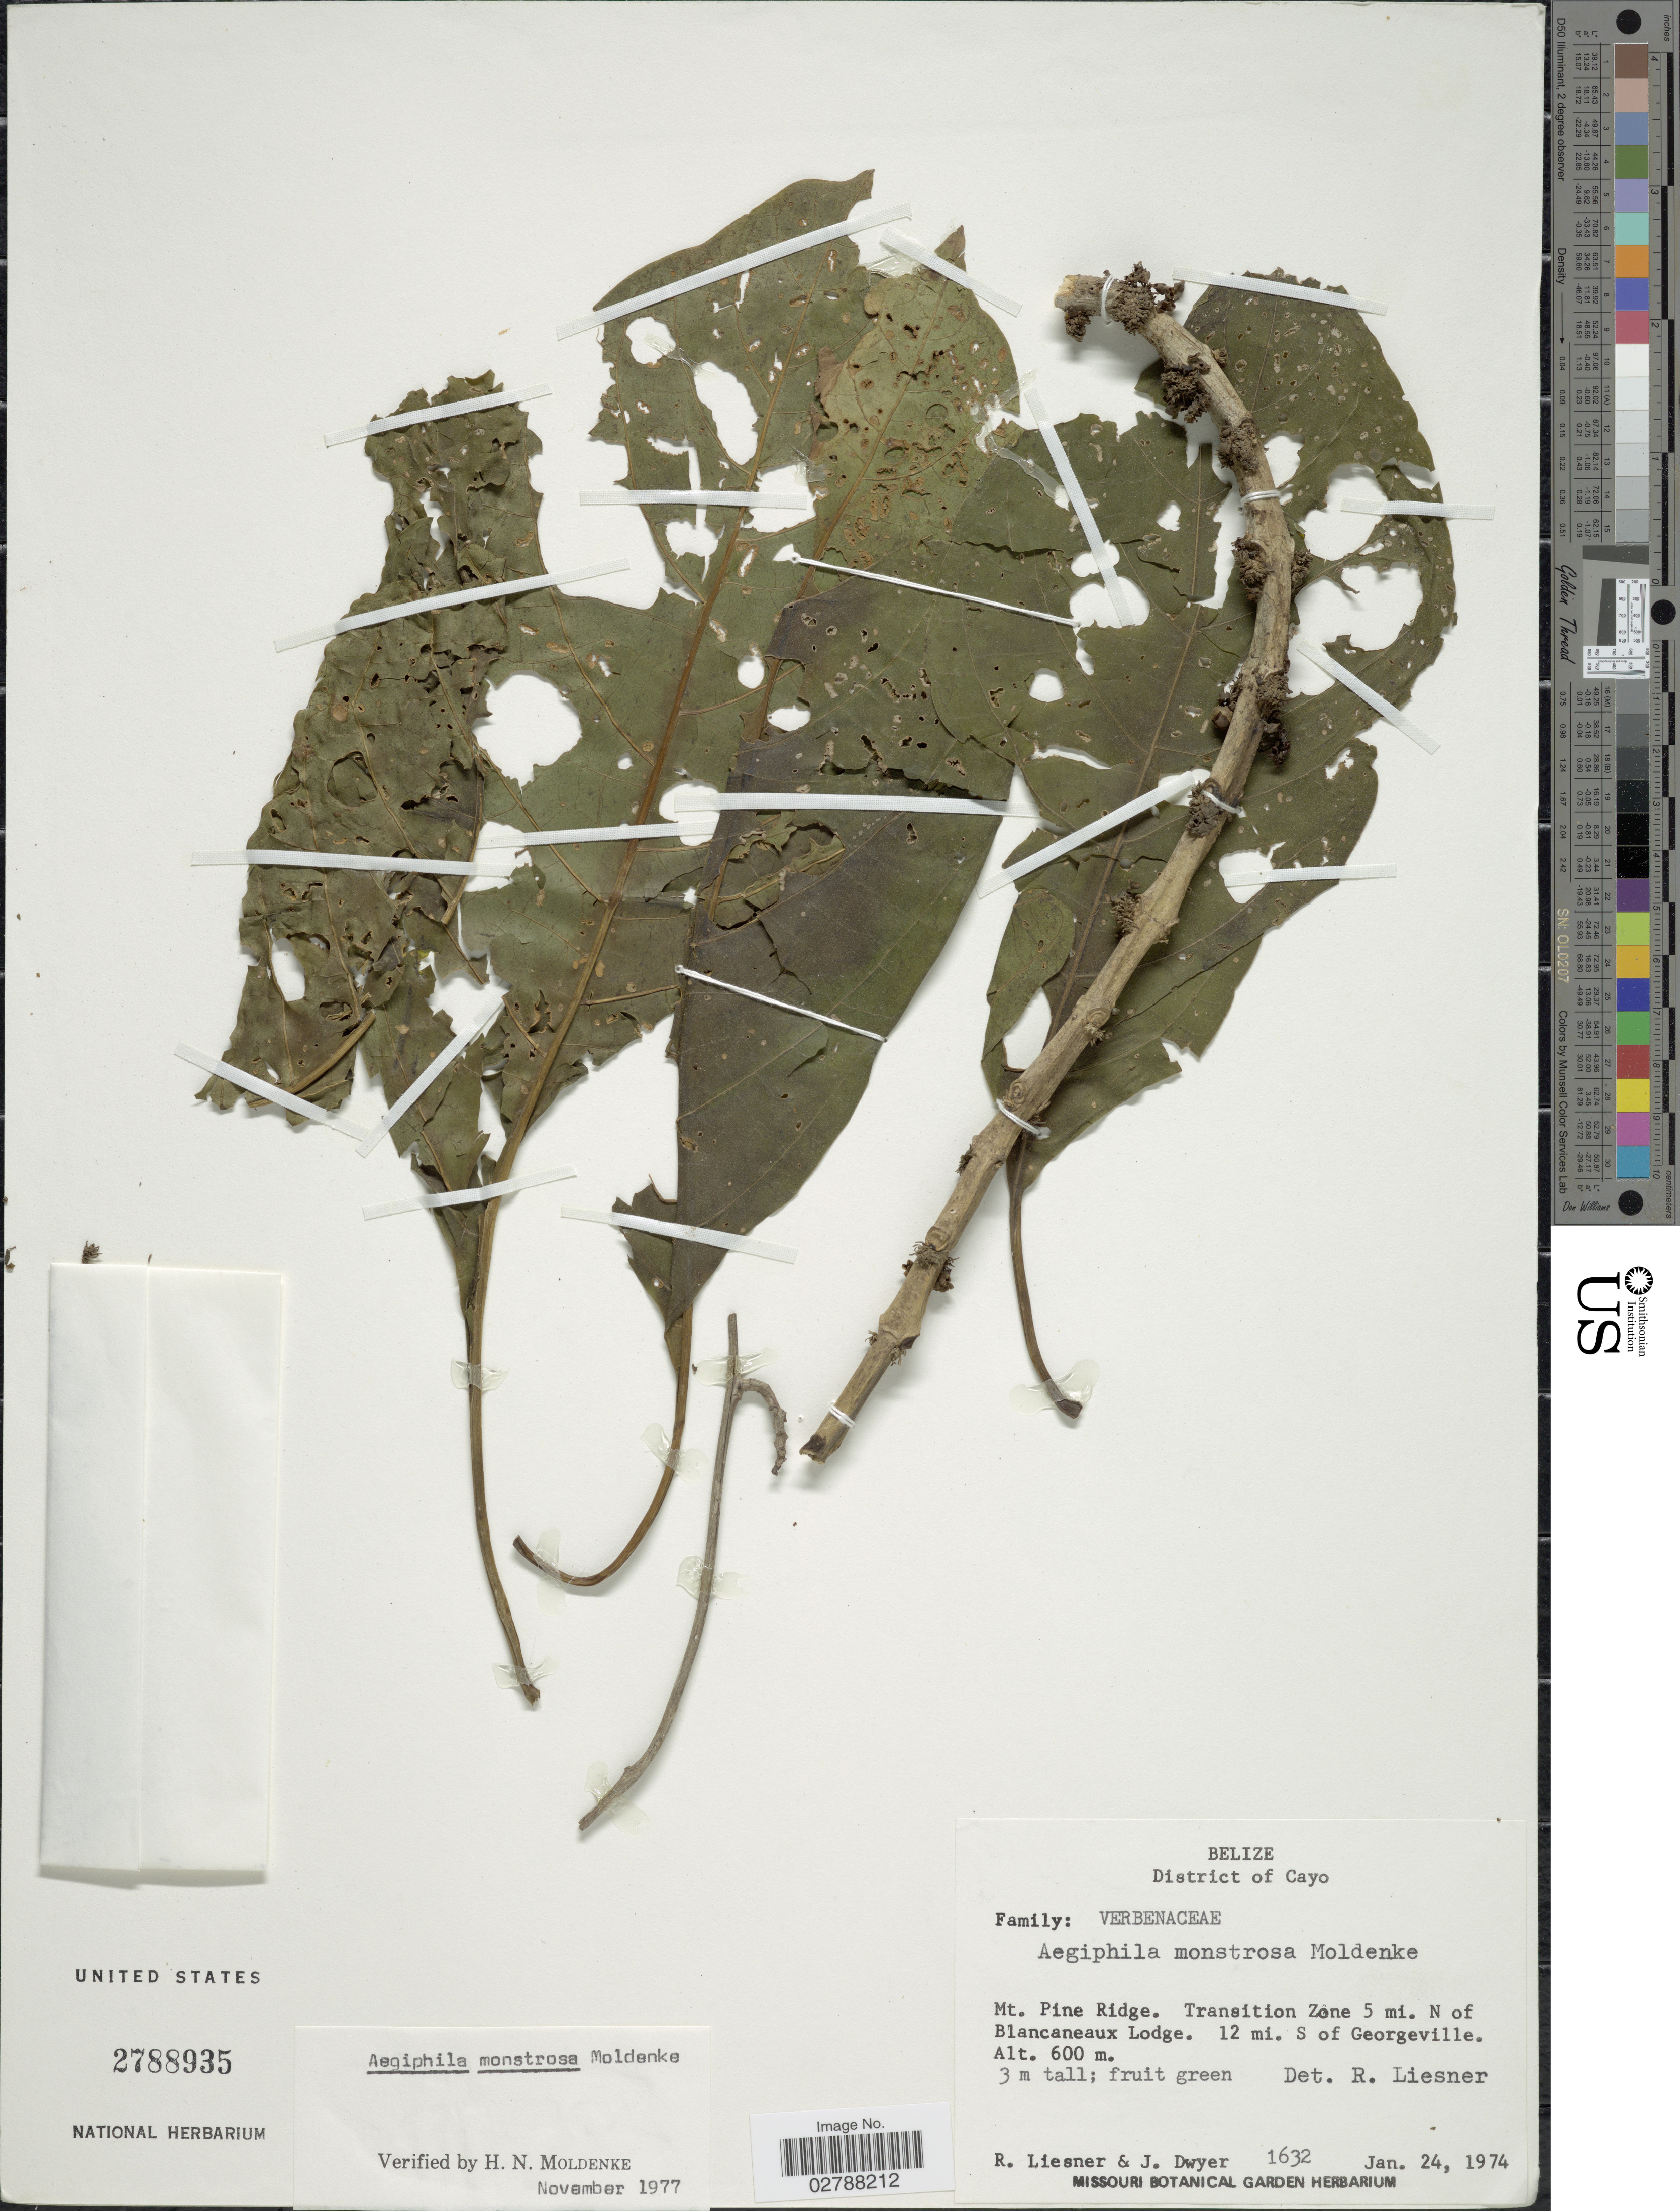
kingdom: Plantae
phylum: Tracheophyta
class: Magnoliopsida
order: Lamiales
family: Lamiaceae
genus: Aegiphila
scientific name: Aegiphila monstrosa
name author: Kunth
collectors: R. L. Liesner & J. Dwyer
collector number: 1632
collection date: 1974-01-24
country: Belize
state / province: Cayo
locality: District of Cayo. Mt. Pine Ridge. Transition Zone 5 mi. N of Blancaneaux Lodge. 12 mi. S of Georgeville.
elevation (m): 600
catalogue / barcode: US 2788935